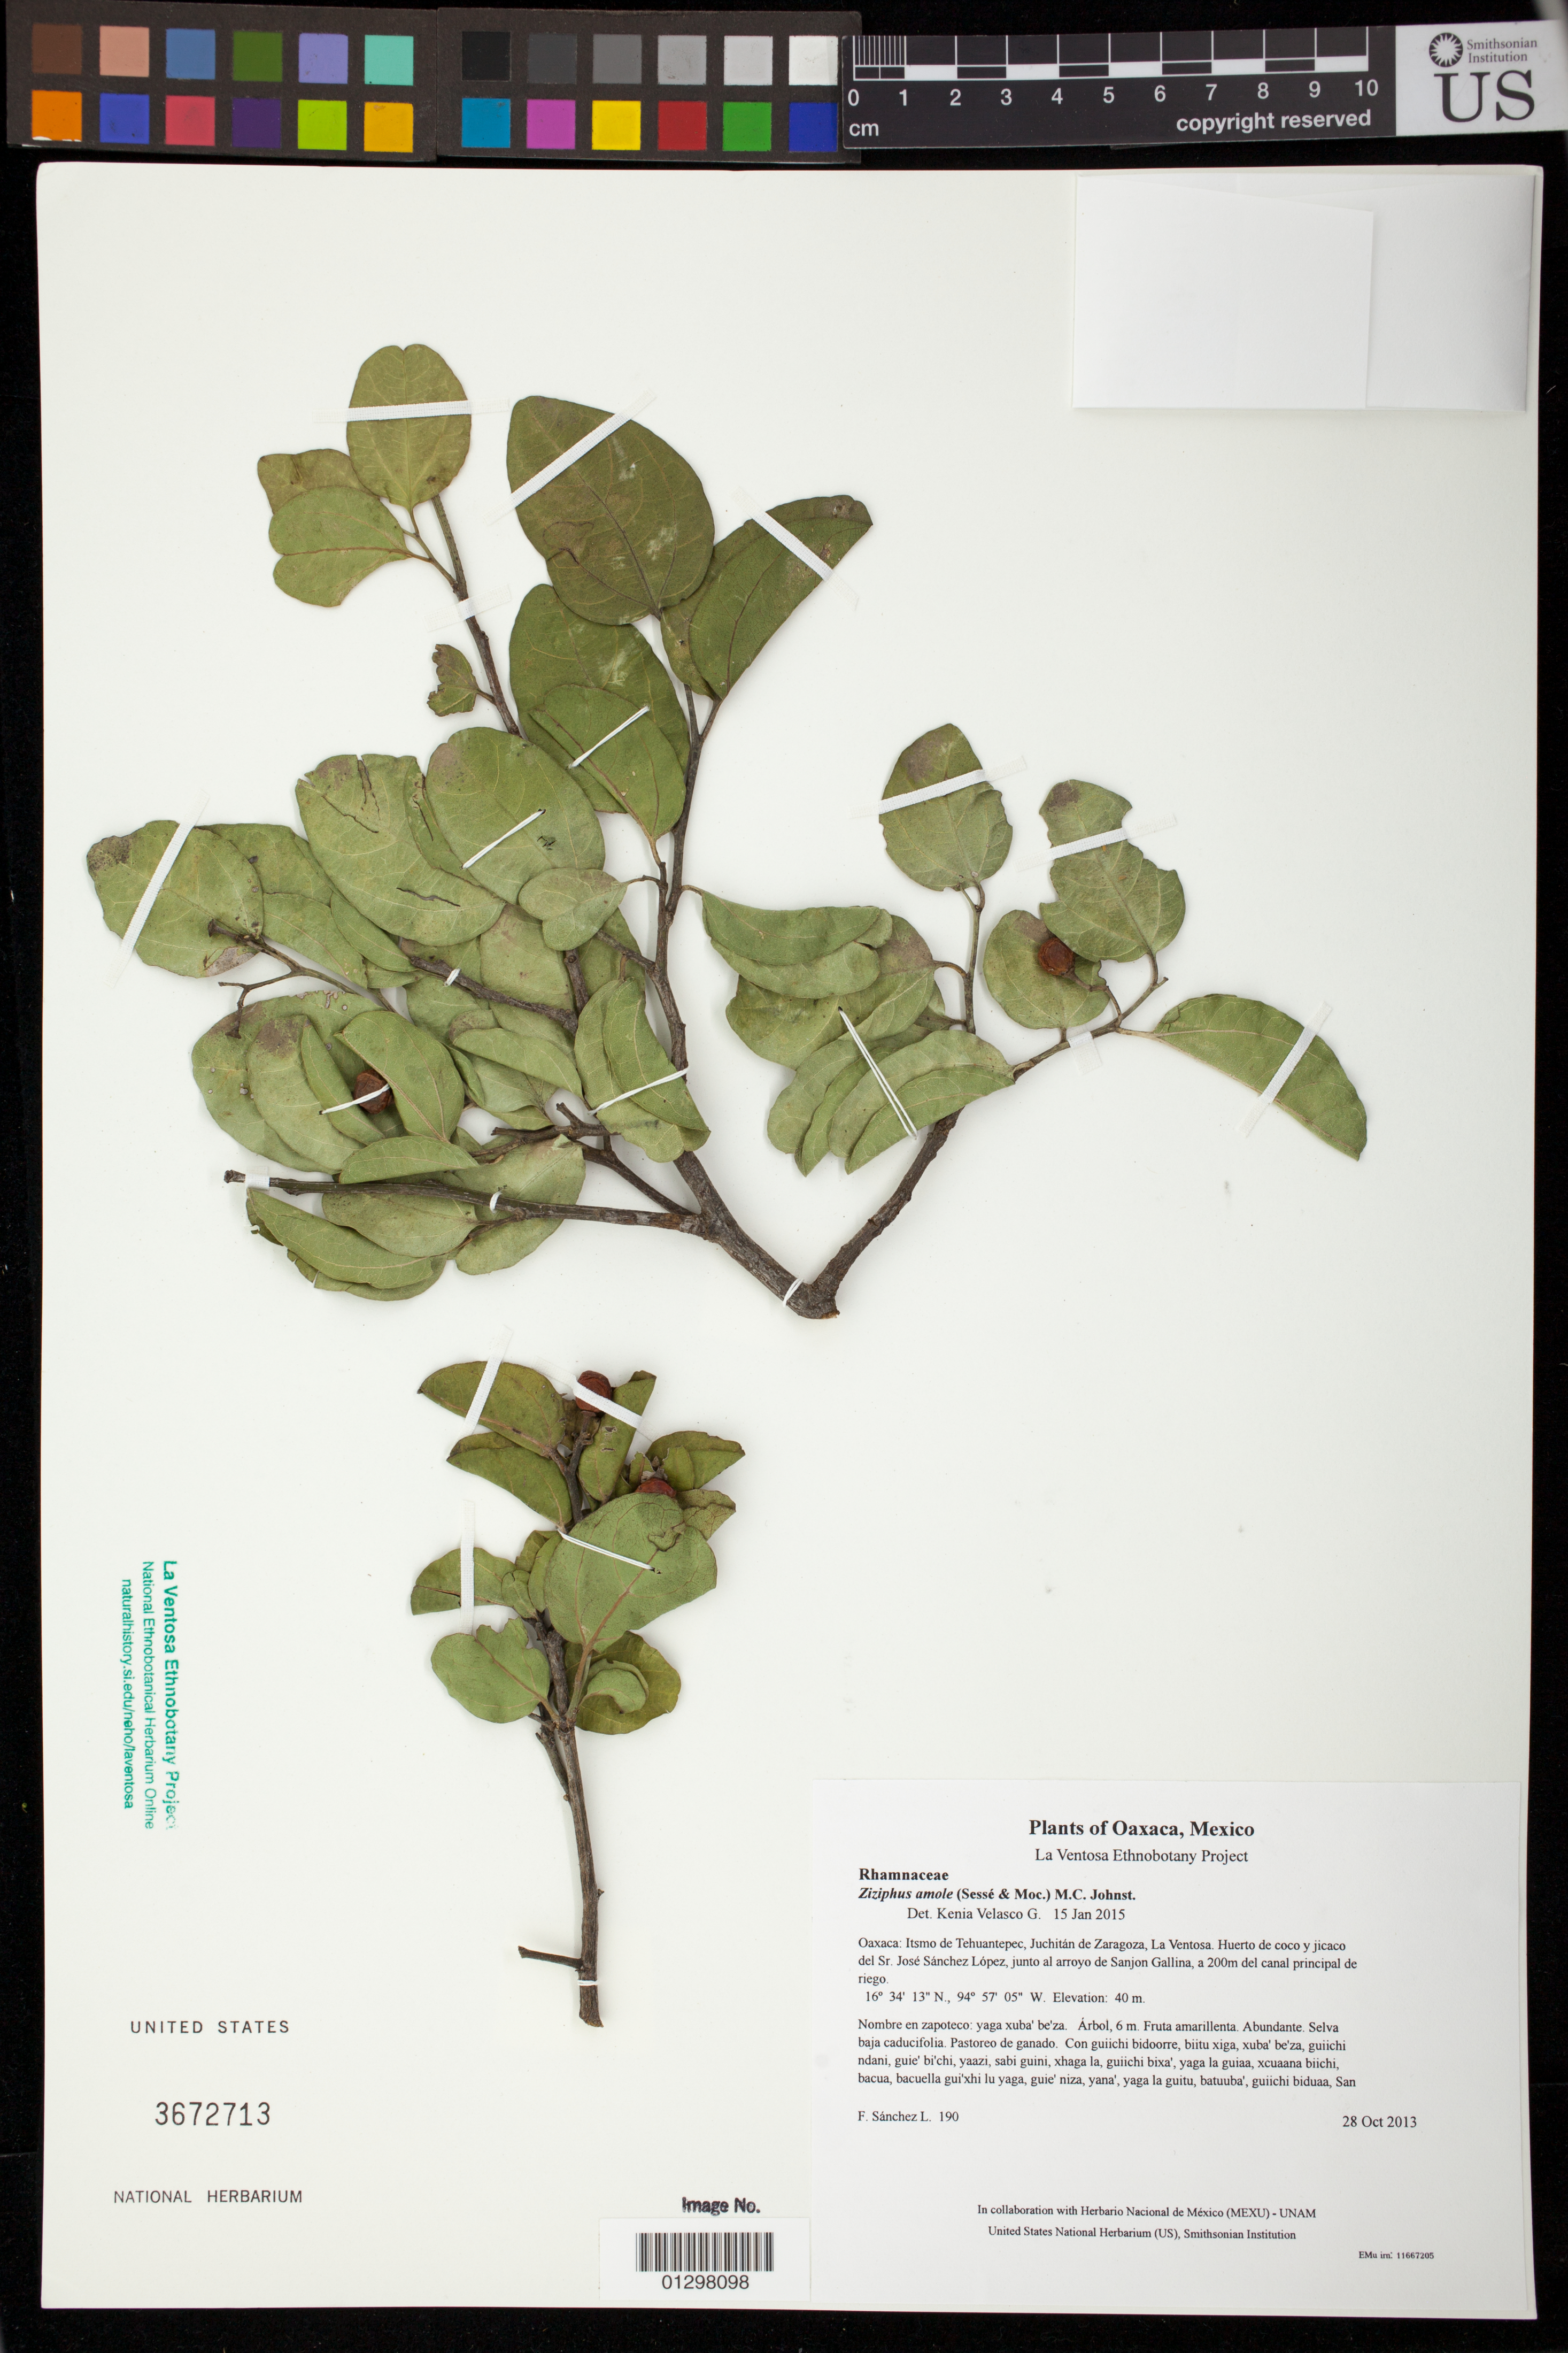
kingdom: Plantae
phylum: Tracheophyta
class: Magnoliopsida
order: Rosales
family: Rhamnaceae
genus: Sarcomphalus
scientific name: Sarcomphalus amole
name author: (Sessé & Moc.) Hauenschild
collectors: F. Sánchez L.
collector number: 190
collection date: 2013-10-28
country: Mexico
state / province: Oaxaca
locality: Itsmo de Tehuantepec, Juchitán de Zaragoza, La Ventosa. Huerto de coco y jicaco del Sr. José Sánchez López, junto al arroyo de Sanjon Gallina, a 200m del canal principal de riego.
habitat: Selva baja caducifolia. Pastoreo de ganado.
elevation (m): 40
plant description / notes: JEBOT, MEXU, SIPI, US; Yaga. 6 m. Cuaananaxhi naguchi ga. Stale.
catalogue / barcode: US 3672713